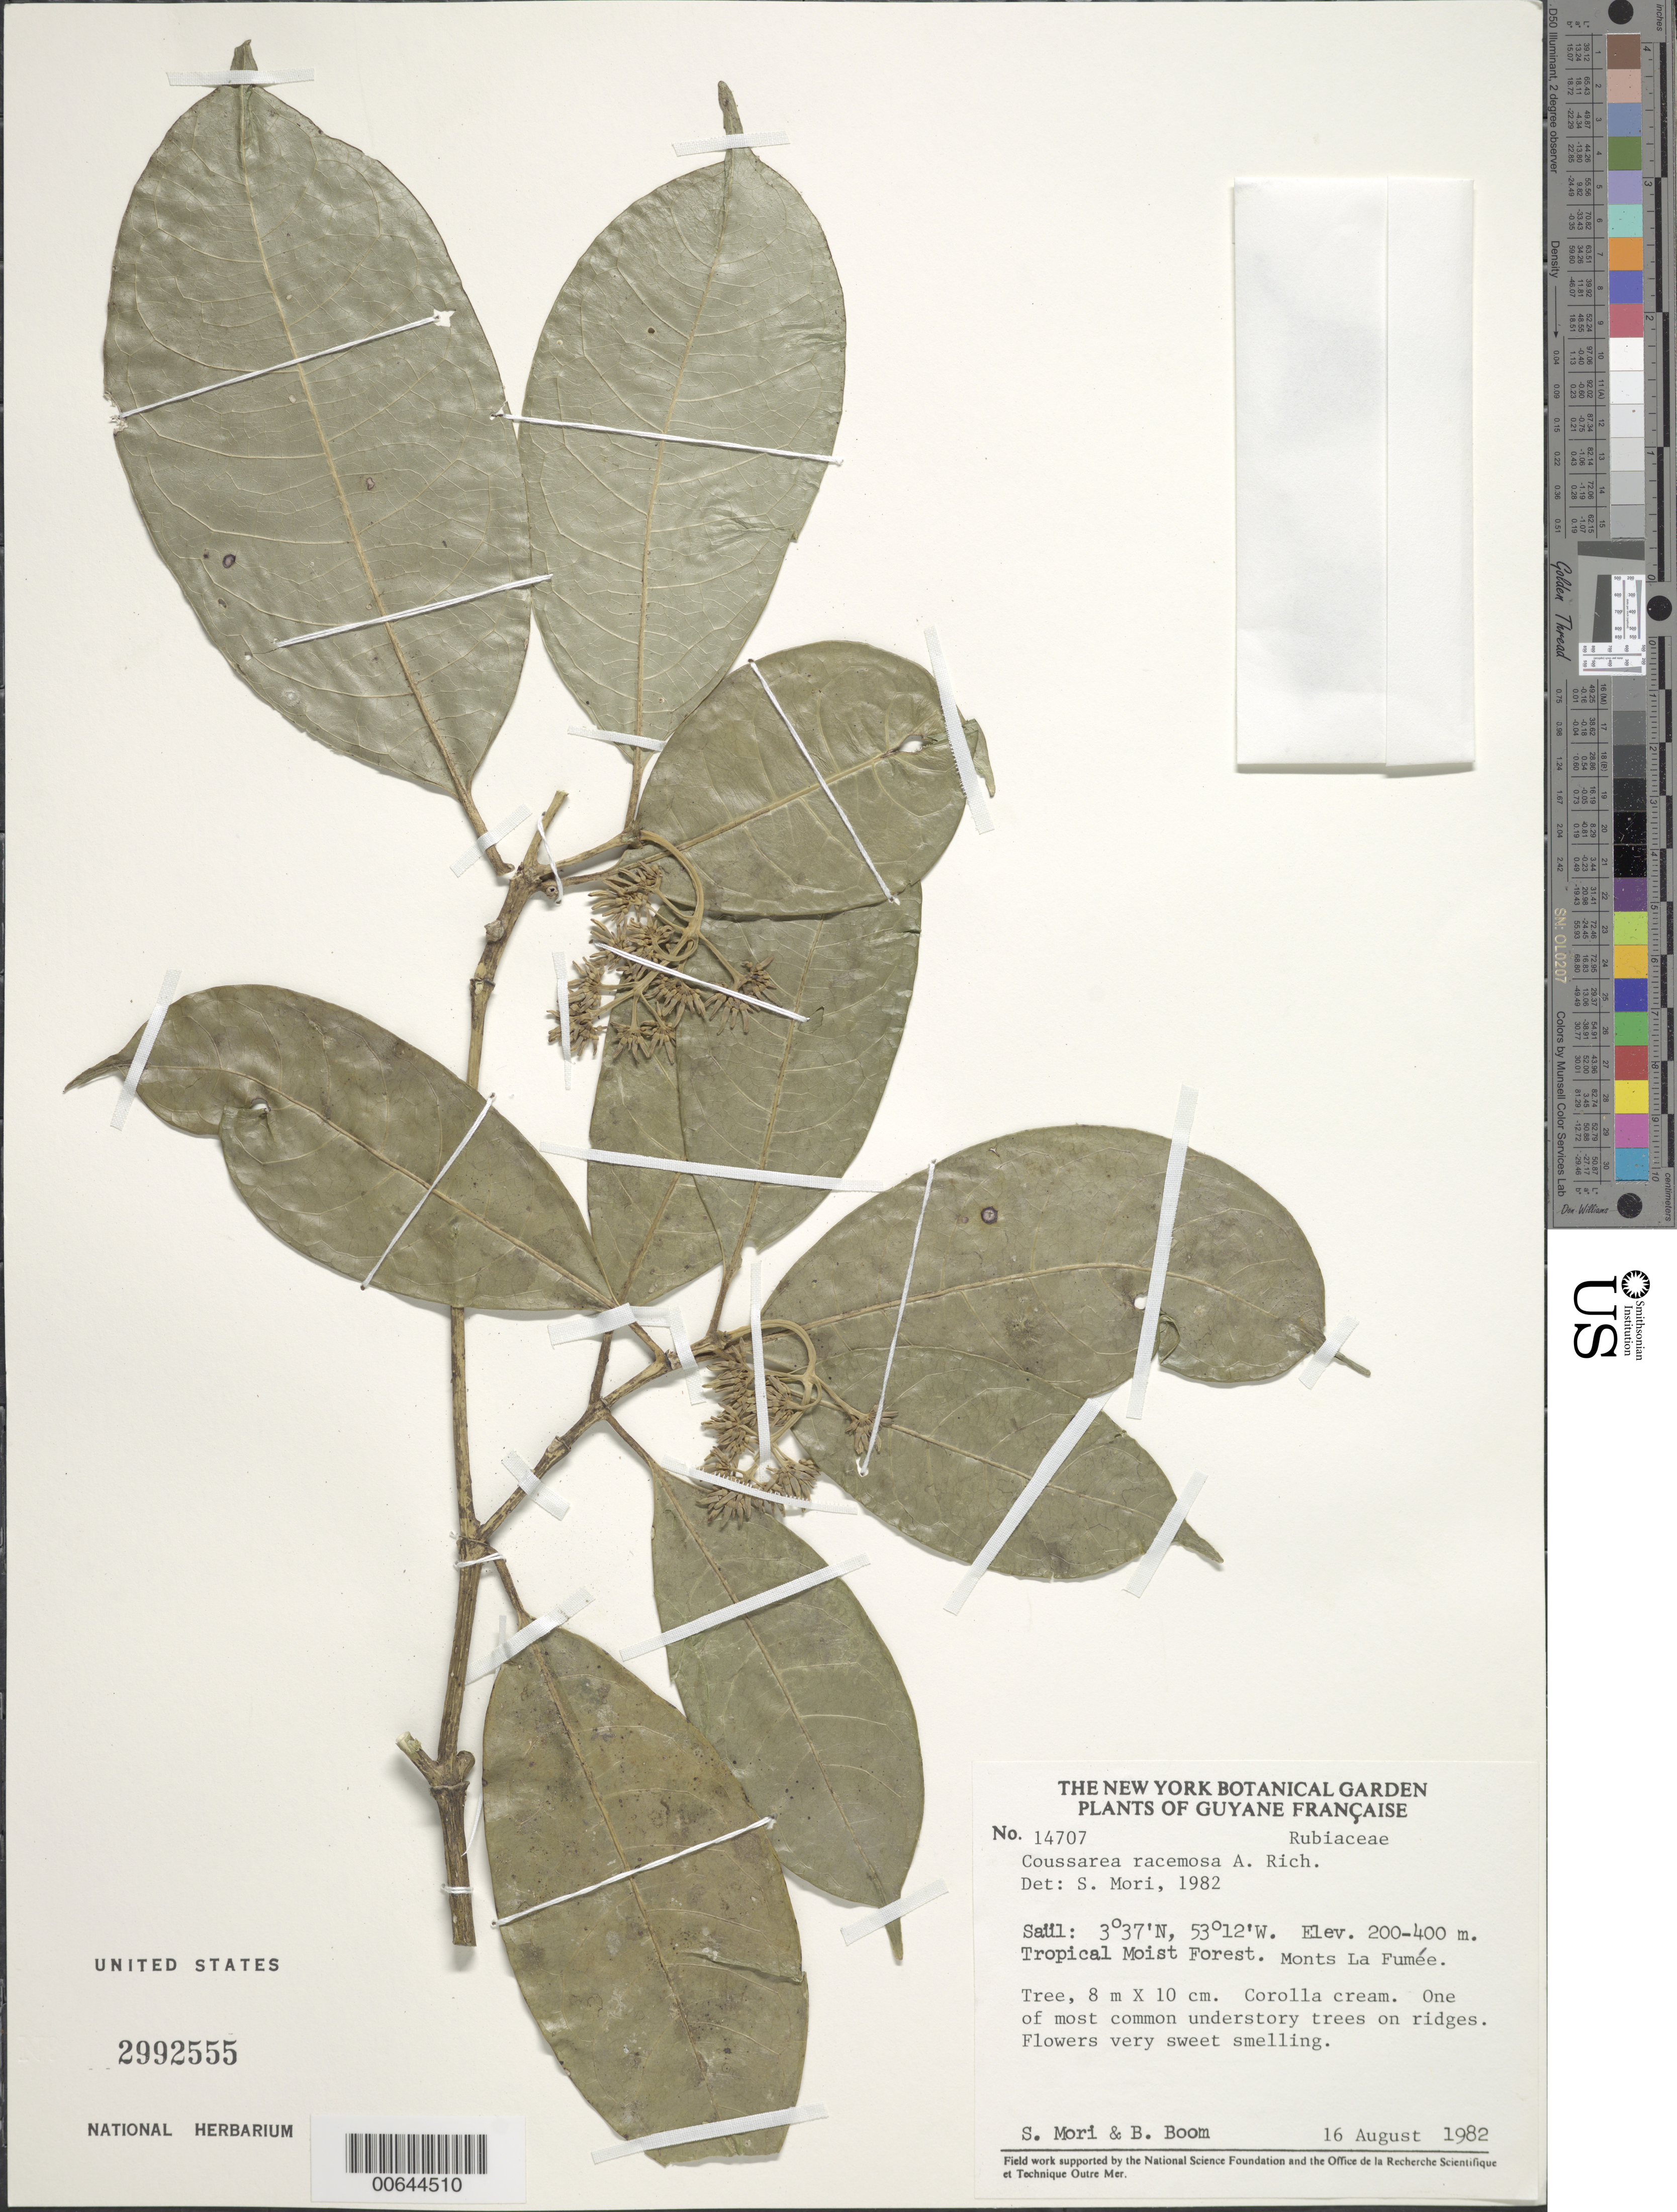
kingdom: Plantae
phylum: Tracheophyta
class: Magnoliopsida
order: Gentianales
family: Rubiaceae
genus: Coussarea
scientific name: Coussarea racemosa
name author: A. Rich.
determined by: Mori, Scott A.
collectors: S. Mori & B. M. Boom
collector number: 14707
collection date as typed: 16-Aug-82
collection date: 1982-08-16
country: French Guiana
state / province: Saint-Laurent-du-Maroni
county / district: Saül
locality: Saül, Monts La Fumée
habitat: Tropical moist forest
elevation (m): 200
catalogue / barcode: US 2992555